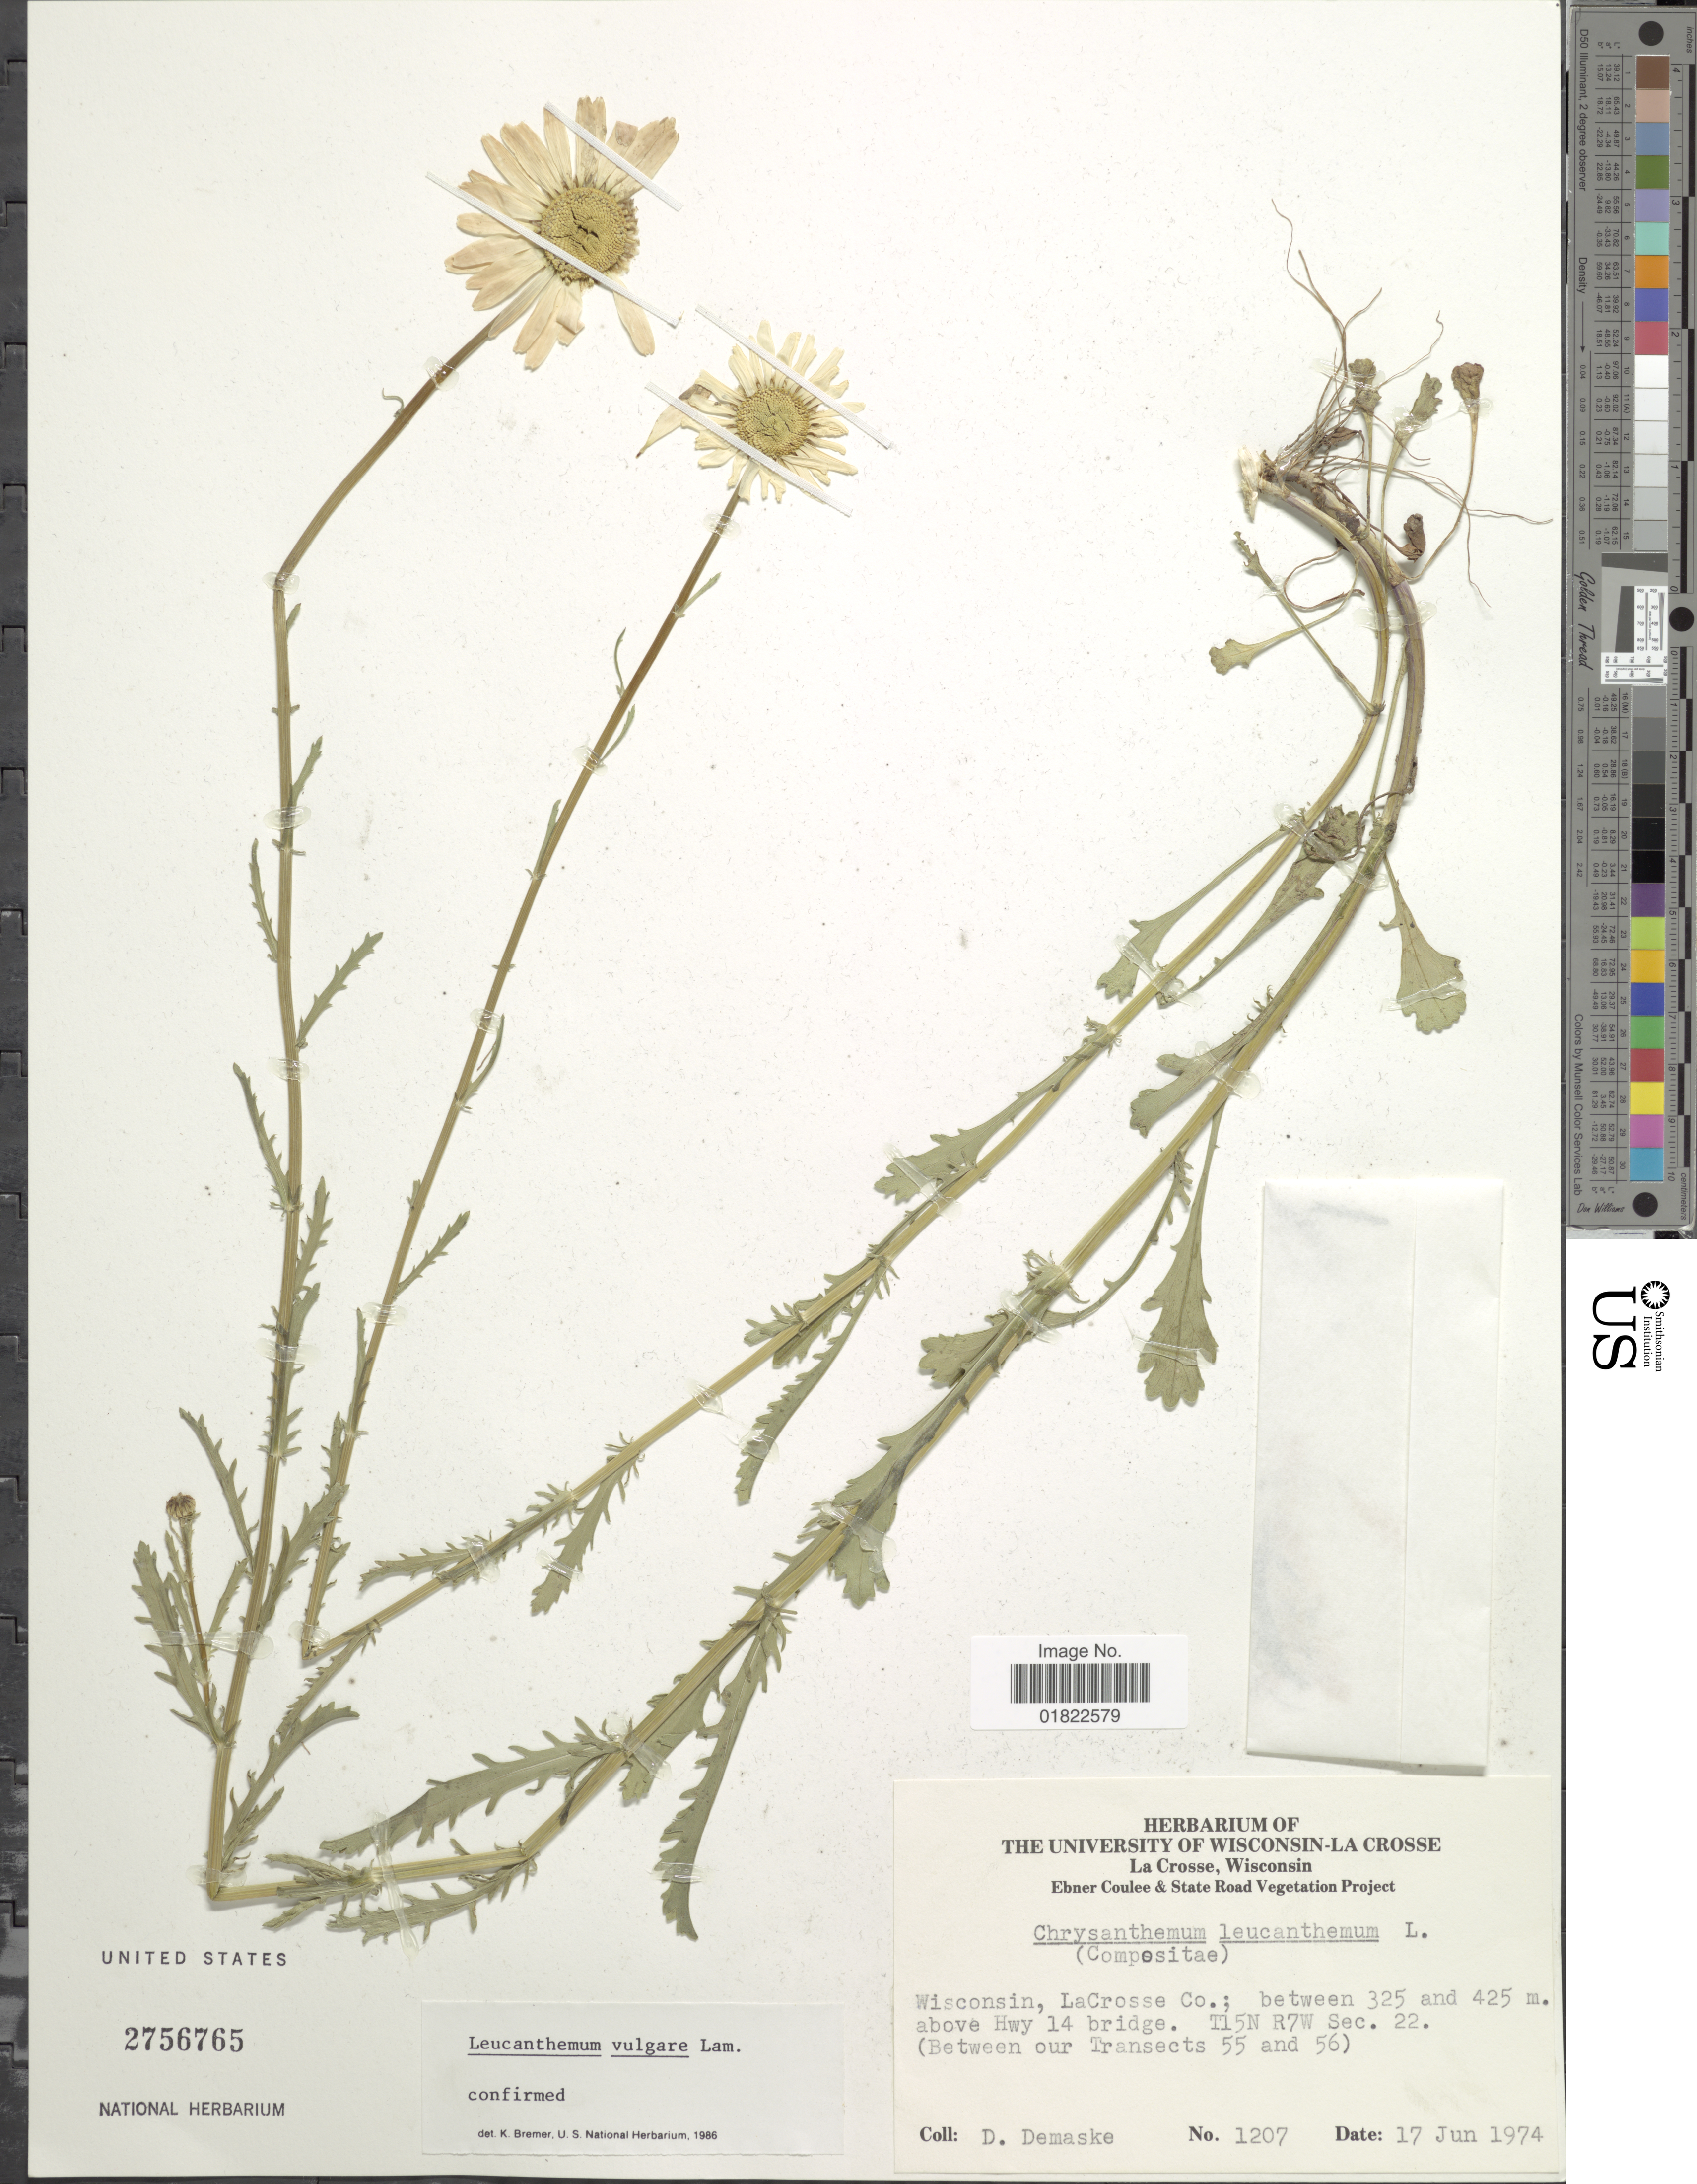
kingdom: Plantae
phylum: Tracheophyta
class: Magnoliopsida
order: Asterales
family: Asteraceae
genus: Leucanthemum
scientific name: Leucanthemum vulgare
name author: Lam.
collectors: D. Demaske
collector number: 1207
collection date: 1974-06-17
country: United States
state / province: Wisconsin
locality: LaCrosse Co.; above Hwy 14 bridge. T15N R7W Sec. 22 (Between our Transects 55 and 56)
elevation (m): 325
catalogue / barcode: US 2756765